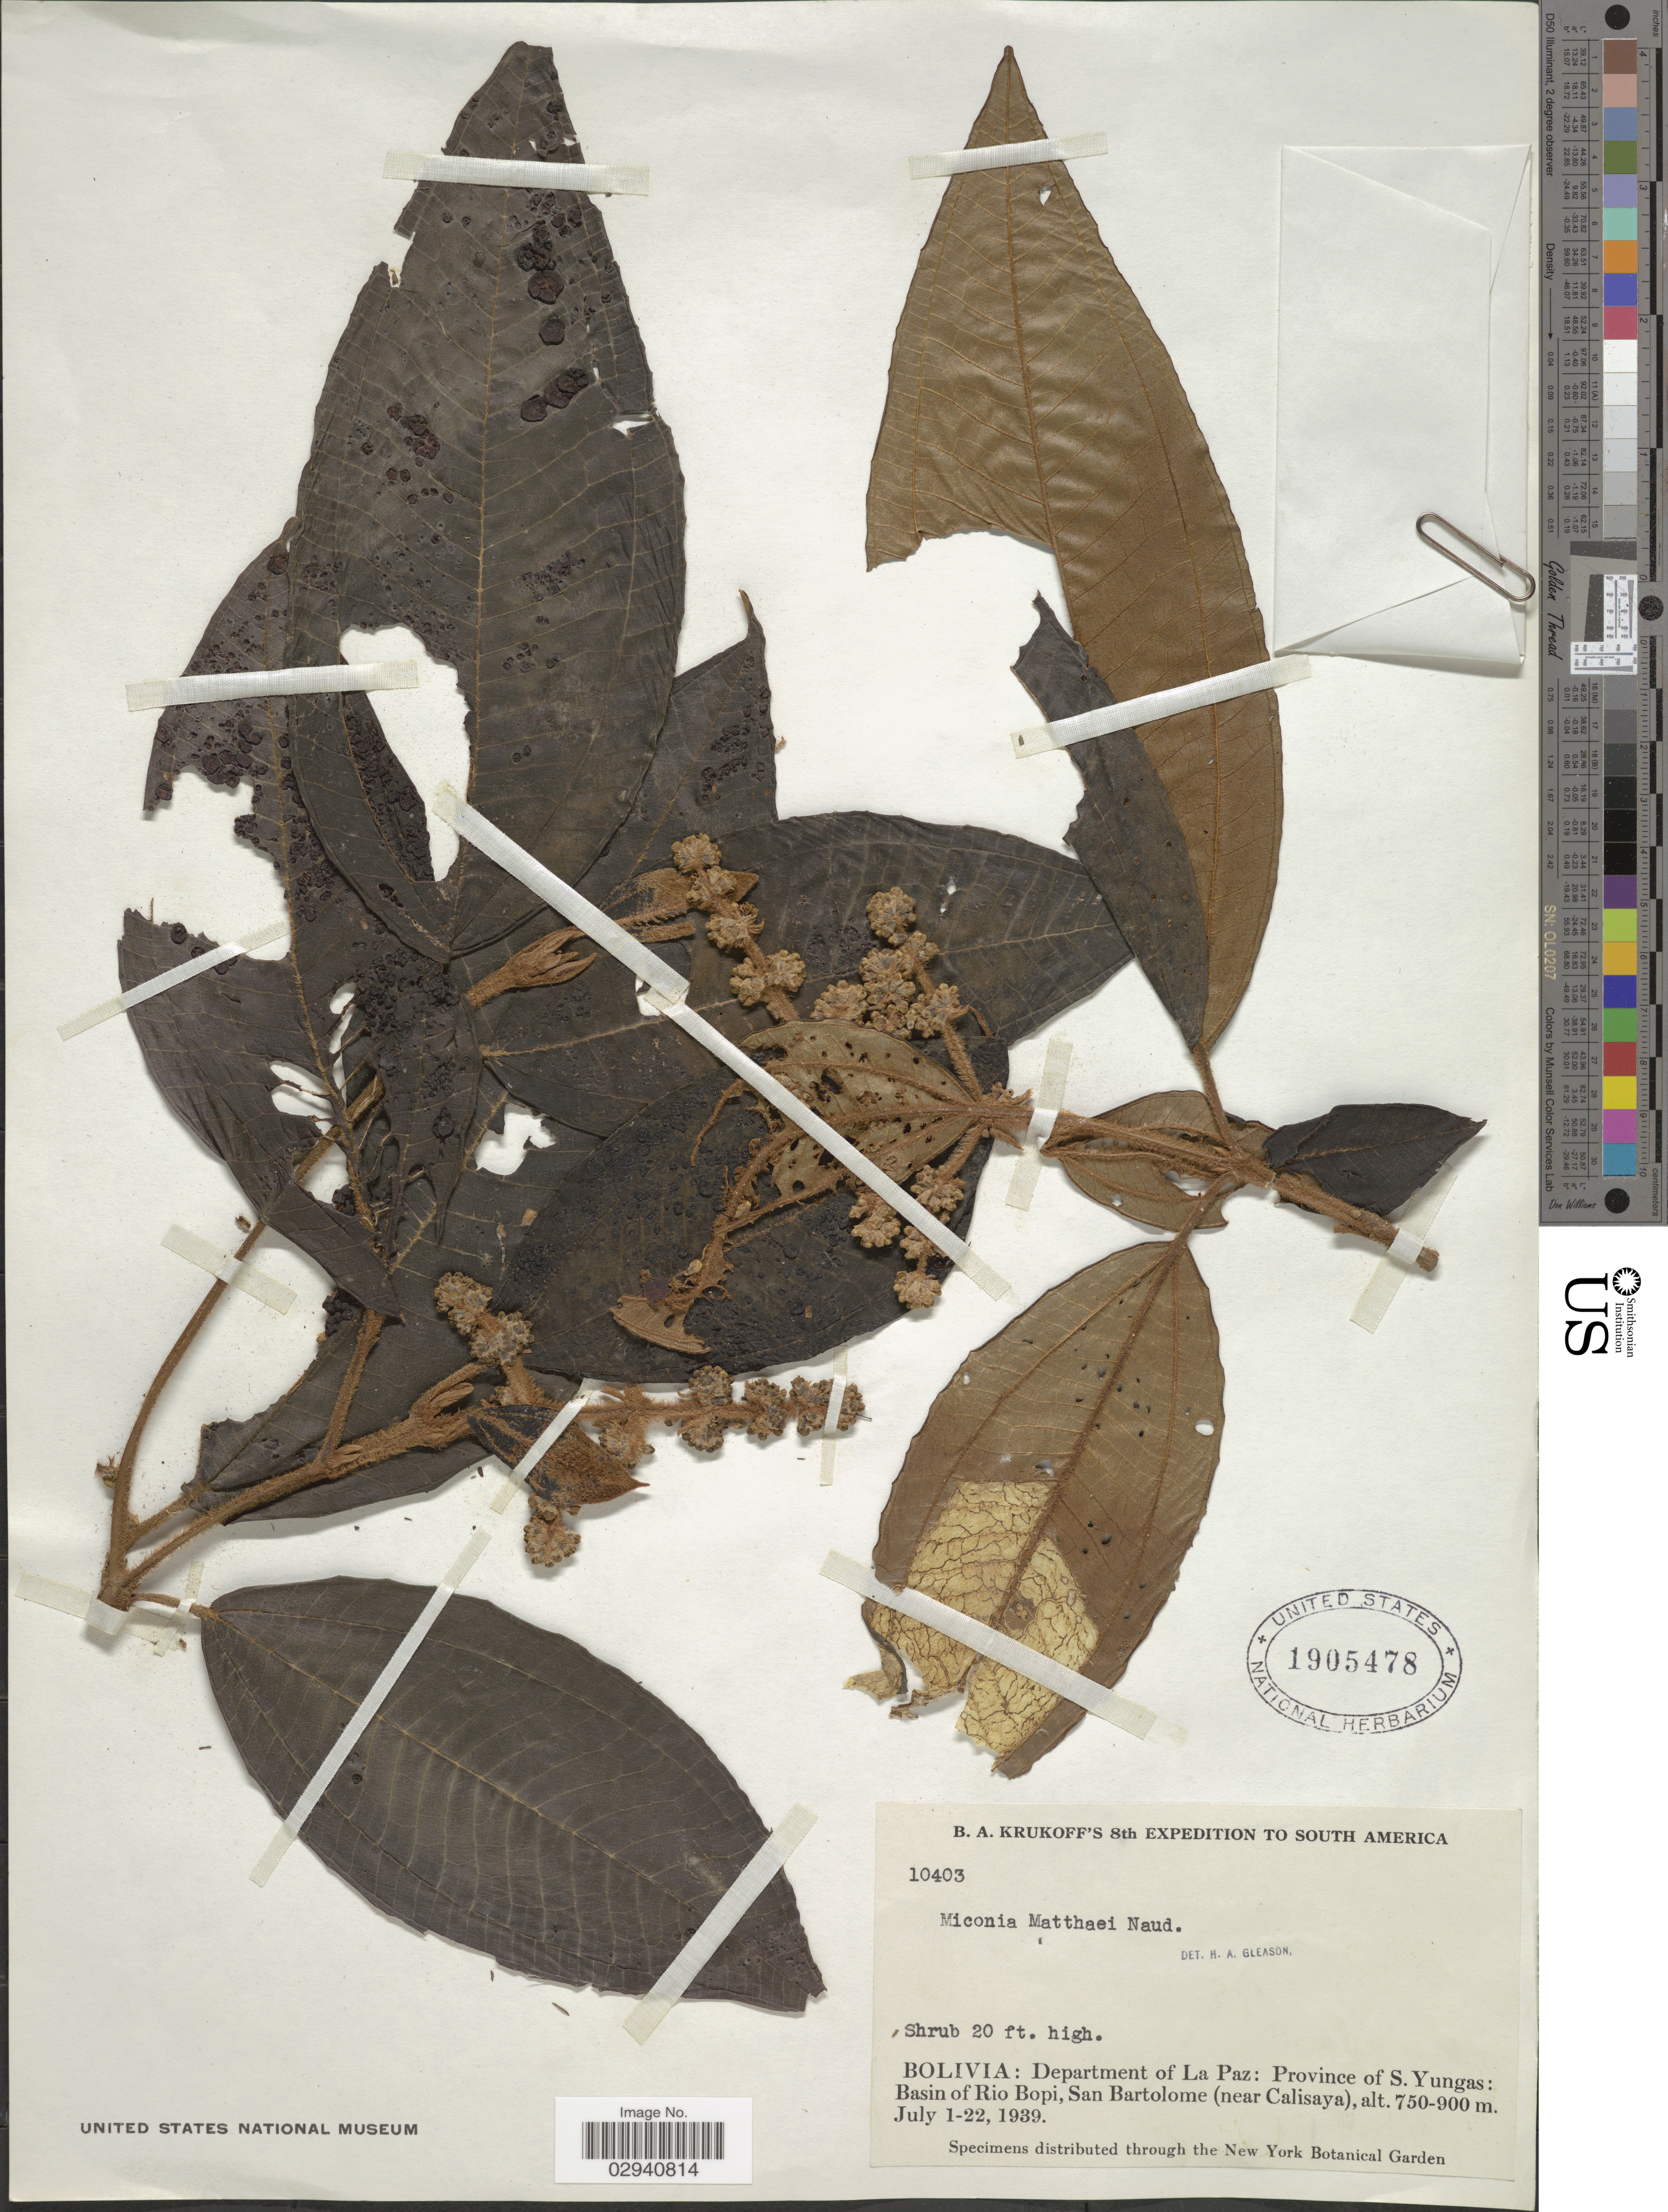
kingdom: Plantae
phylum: Tracheophyta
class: Magnoliopsida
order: Myrtales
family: Melastomataceae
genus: Miconia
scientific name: Miconia matthaei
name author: Naudin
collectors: B. A. Krukoff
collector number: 10403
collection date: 1939-07-01/1939-07-22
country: Bolivia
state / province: La Paz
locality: Department of La Paz: Province of S. Yungas: Basin of Rio Bopi, San Bartolome (near Calisaya).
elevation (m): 750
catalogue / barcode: US 1905478